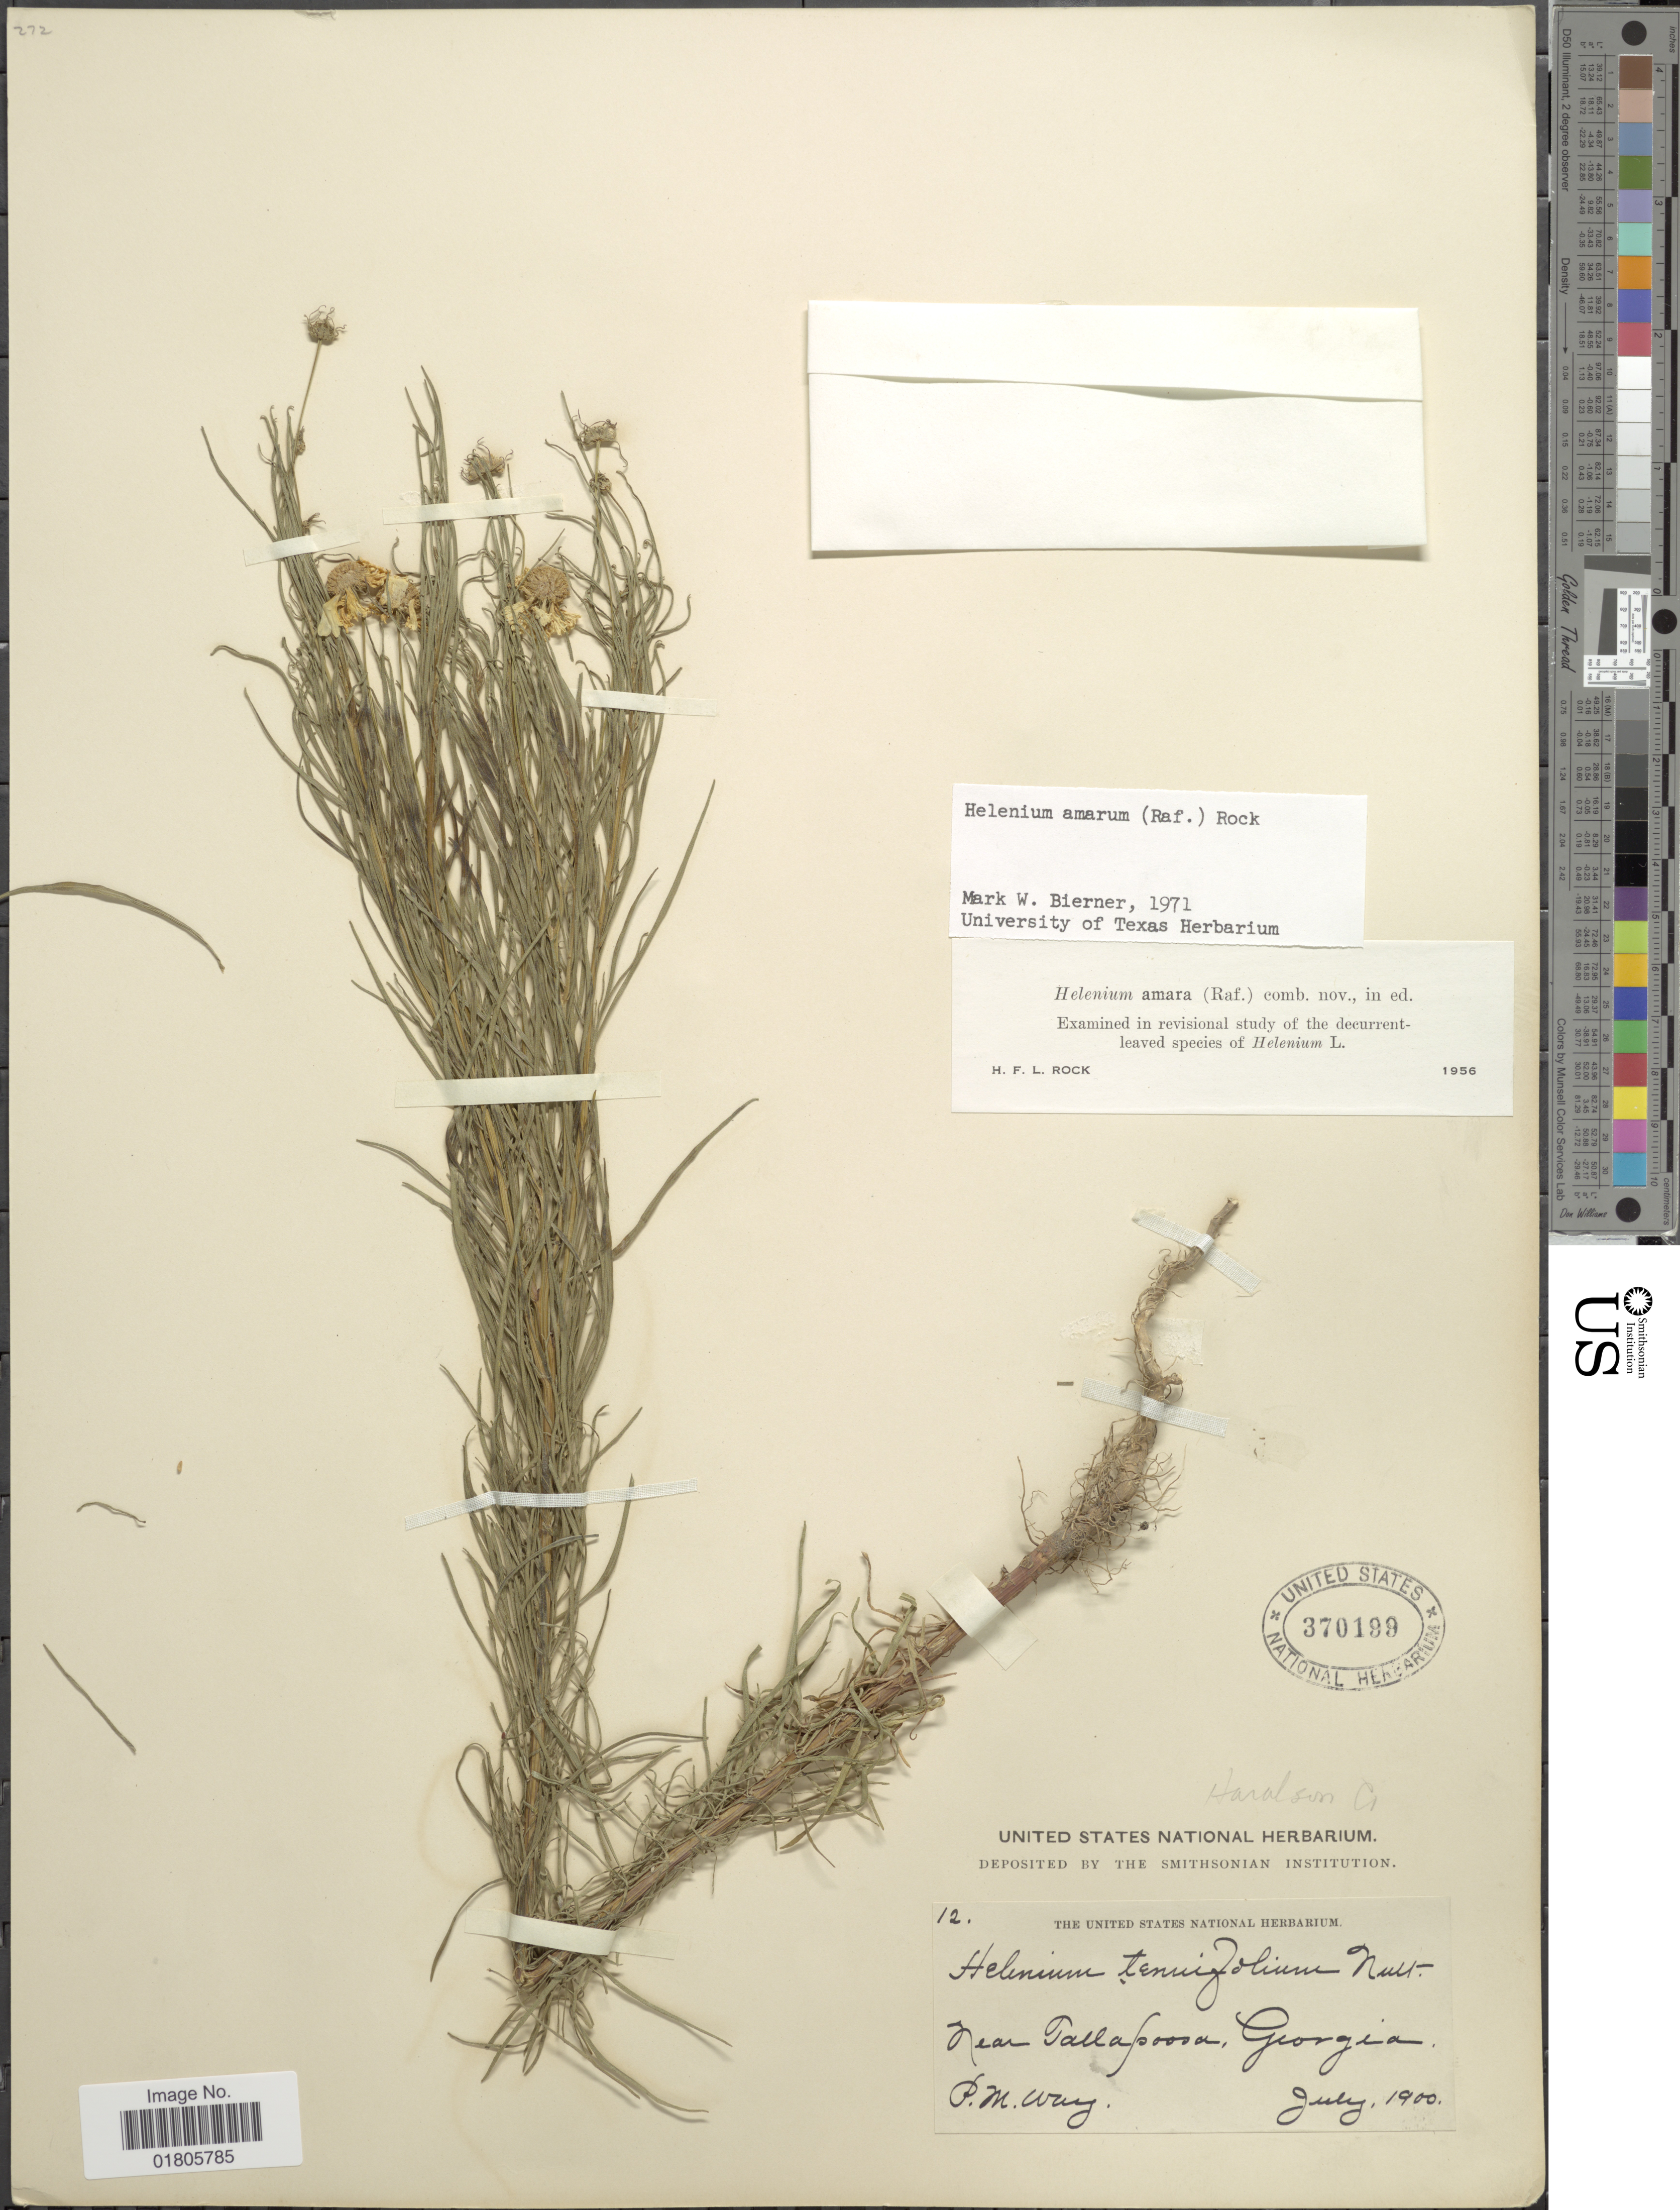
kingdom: Plantae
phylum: Tracheophyta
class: Magnoliopsida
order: Asterales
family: Asteraceae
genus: Helenium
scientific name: Helenium amarum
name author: (Raf.) H. Rock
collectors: P. Way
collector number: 12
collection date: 1900-07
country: United States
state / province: Georgia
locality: Near Tallapoosa, Haralson Co.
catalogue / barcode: US 370199